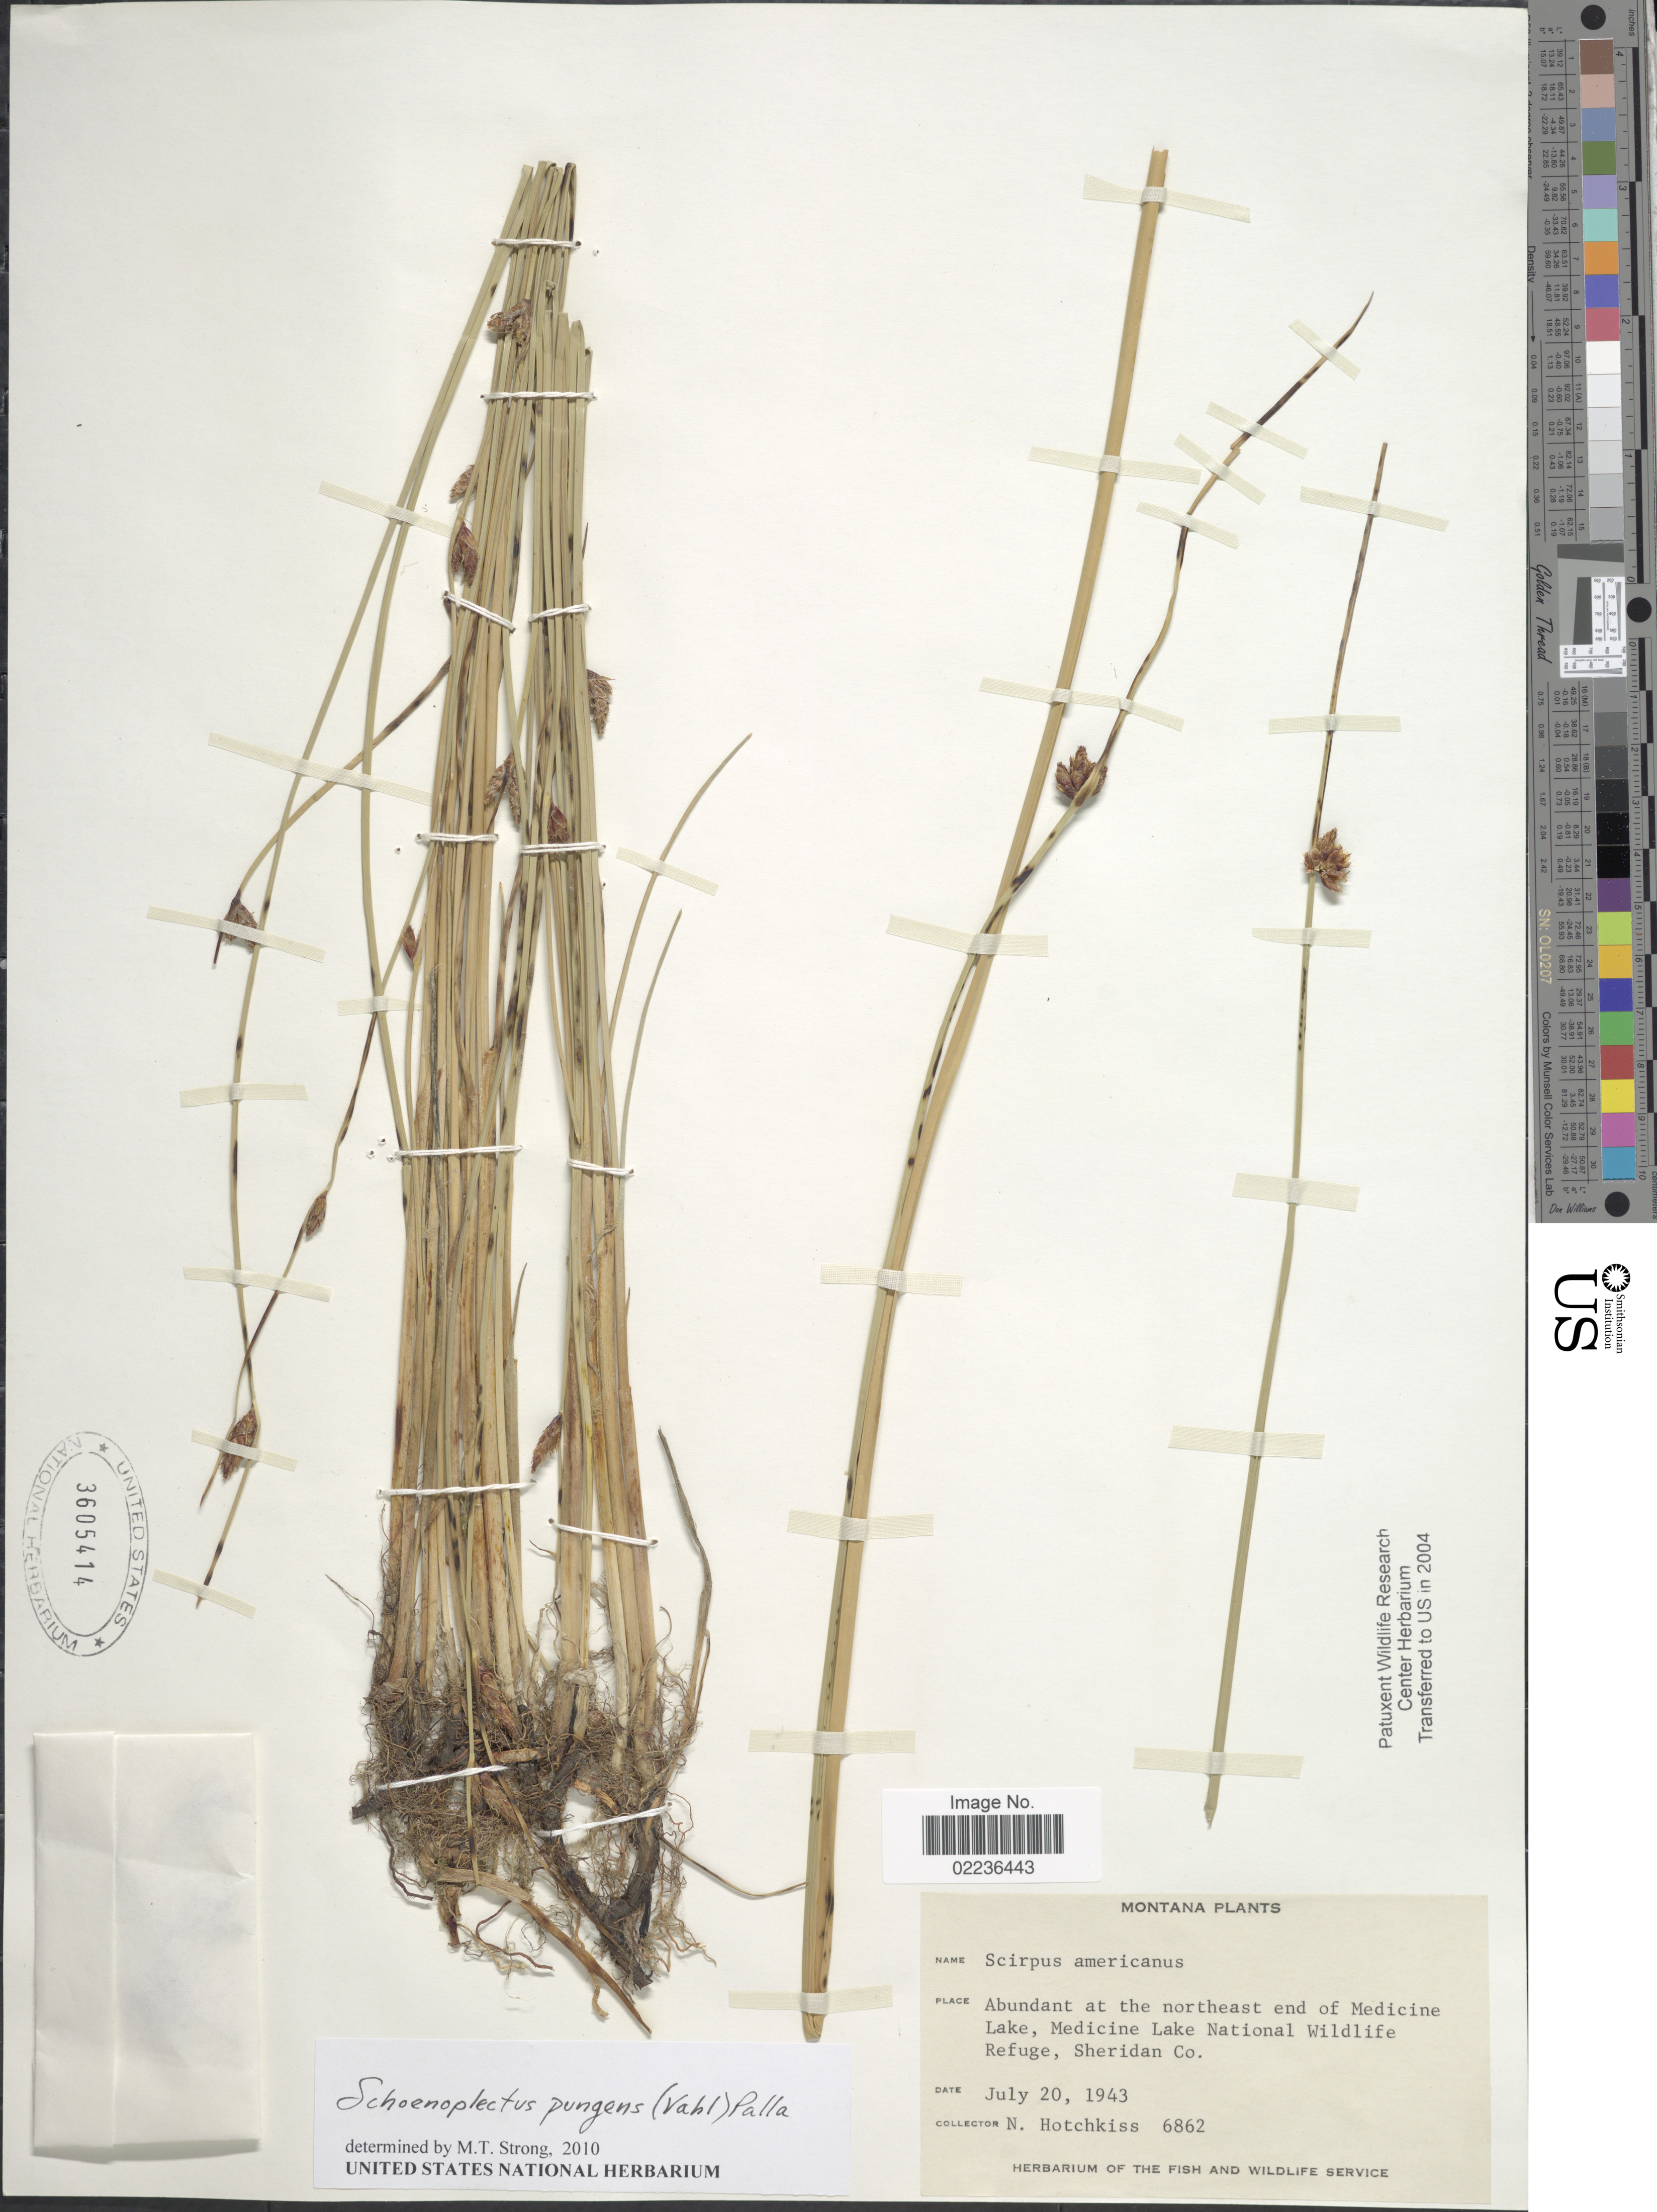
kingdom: Plantae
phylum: Tracheophyta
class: Liliopsida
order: Poales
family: Cyperaceae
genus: Schoenoplectus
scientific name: Schoenoplectus pungens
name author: (Vahl) Palla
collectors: N. Hotchkiss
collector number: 6862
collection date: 1943-07-20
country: United States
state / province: Montana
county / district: Sheridan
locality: Abundant at the northeast end of Medicine Lake, Medicine Lake National Wildlife Refuge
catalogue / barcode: US 3605414